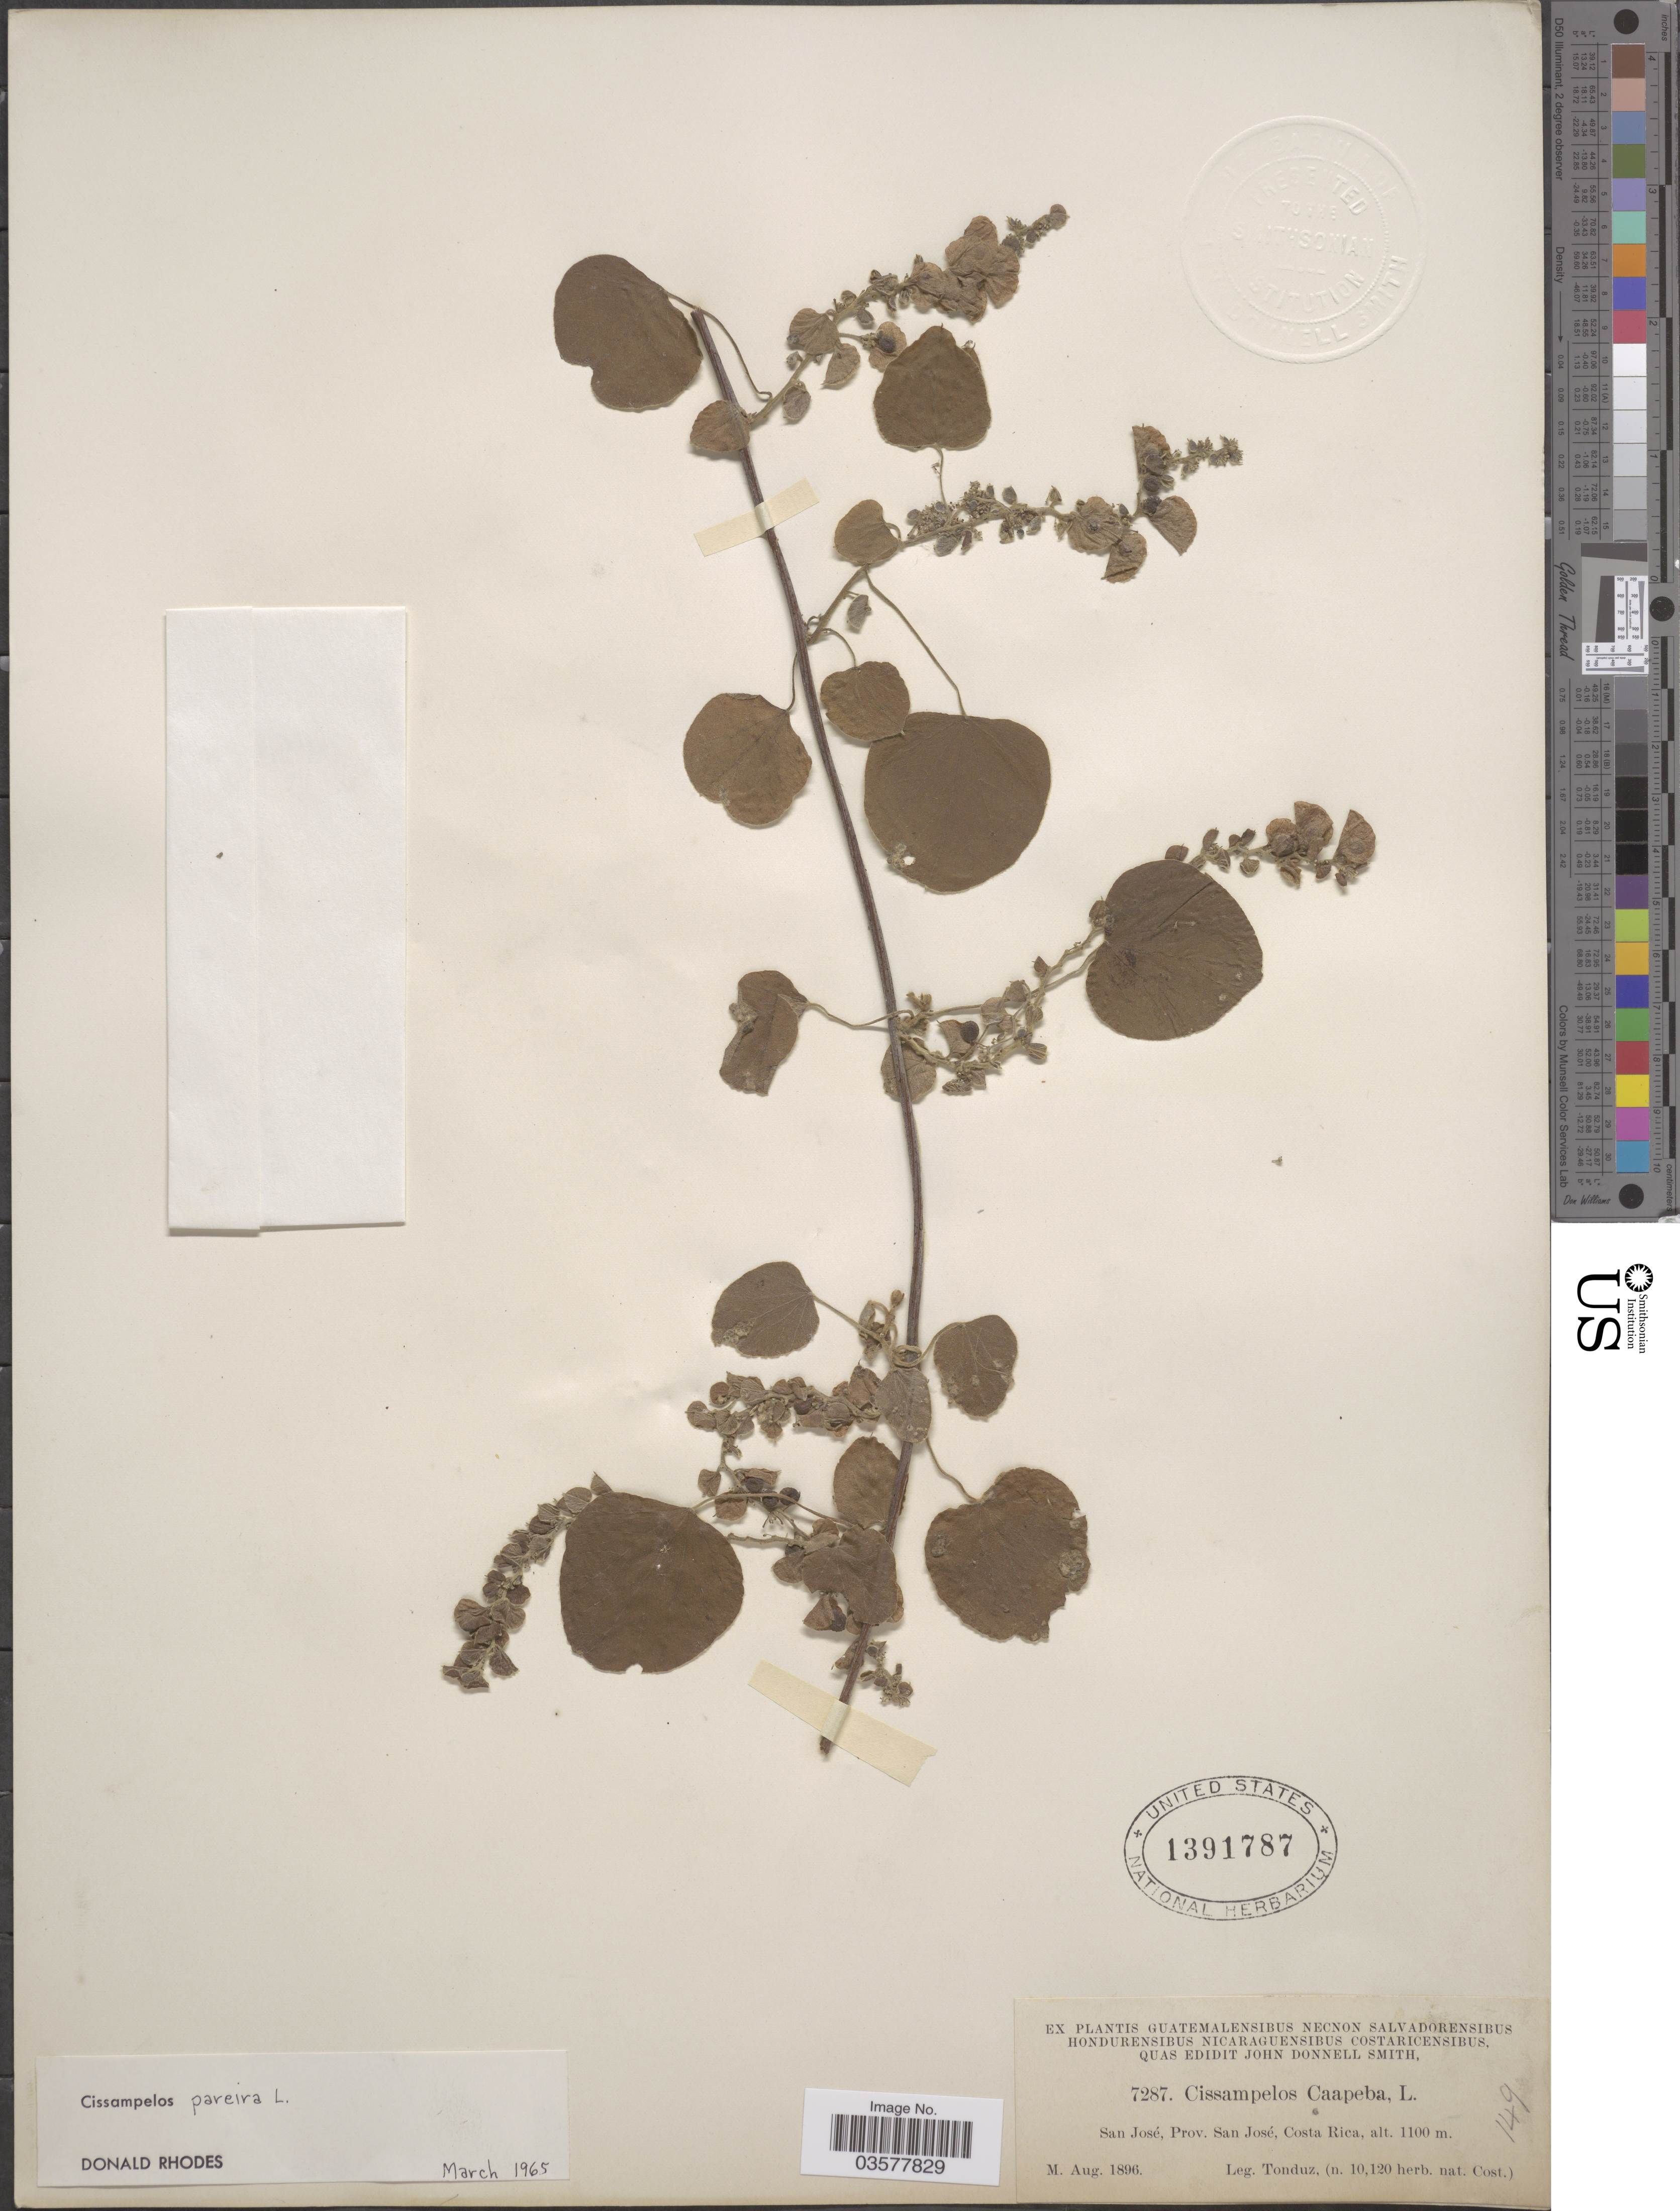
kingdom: Plantae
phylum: Tracheophyta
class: Magnoliopsida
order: Ranunculales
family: Menispermaceae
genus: Cissampelos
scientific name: Cissampelos pareira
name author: L.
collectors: Tonduz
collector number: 7287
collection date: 1896-08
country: Costa Rica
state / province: San José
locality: San José.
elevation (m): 1100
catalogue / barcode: US 1391787